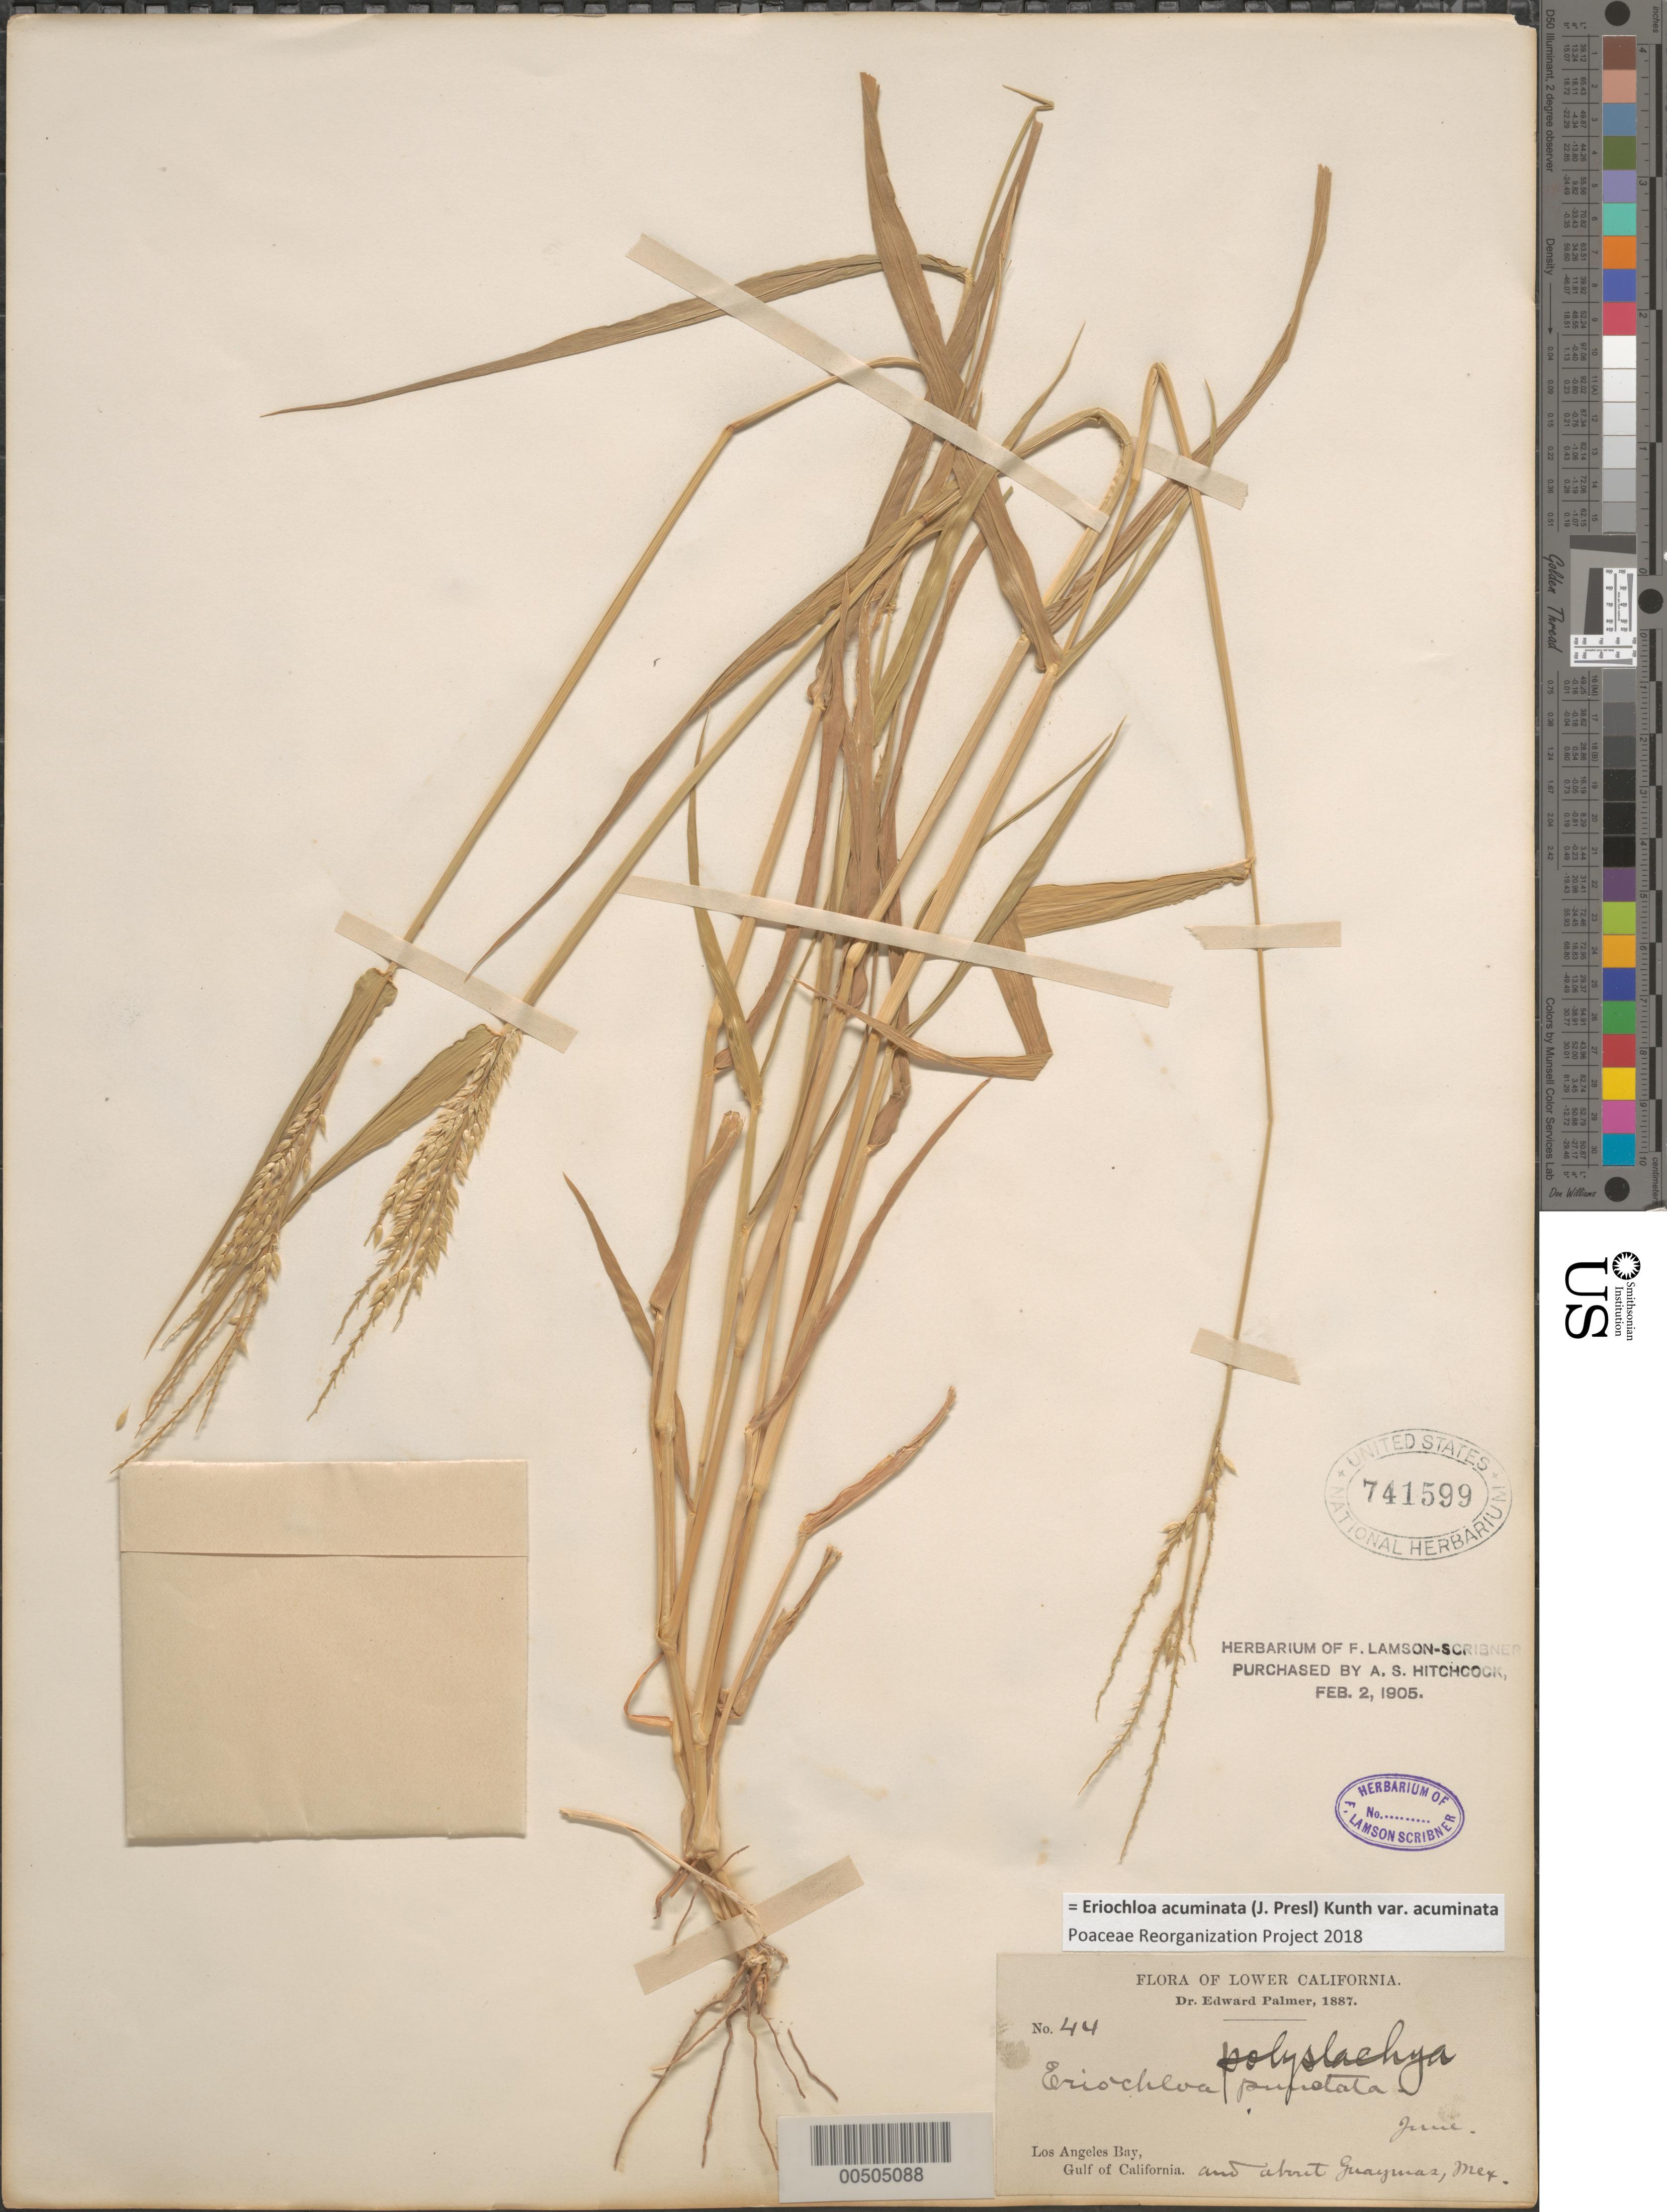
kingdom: Plantae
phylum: Tracheophyta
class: Liliopsida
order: Poales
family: Poaceae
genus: Eriochloa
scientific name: Eriochloa acuminata var. acuminata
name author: (J. Presl) Kunth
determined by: Poaceae Reorganization Project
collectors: E. Palmer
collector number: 44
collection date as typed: Jun 1887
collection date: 1887-06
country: Mexico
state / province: Baja California Norte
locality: Los Angeles Bay, Gulf of California & about Guaymas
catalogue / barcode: US 741599